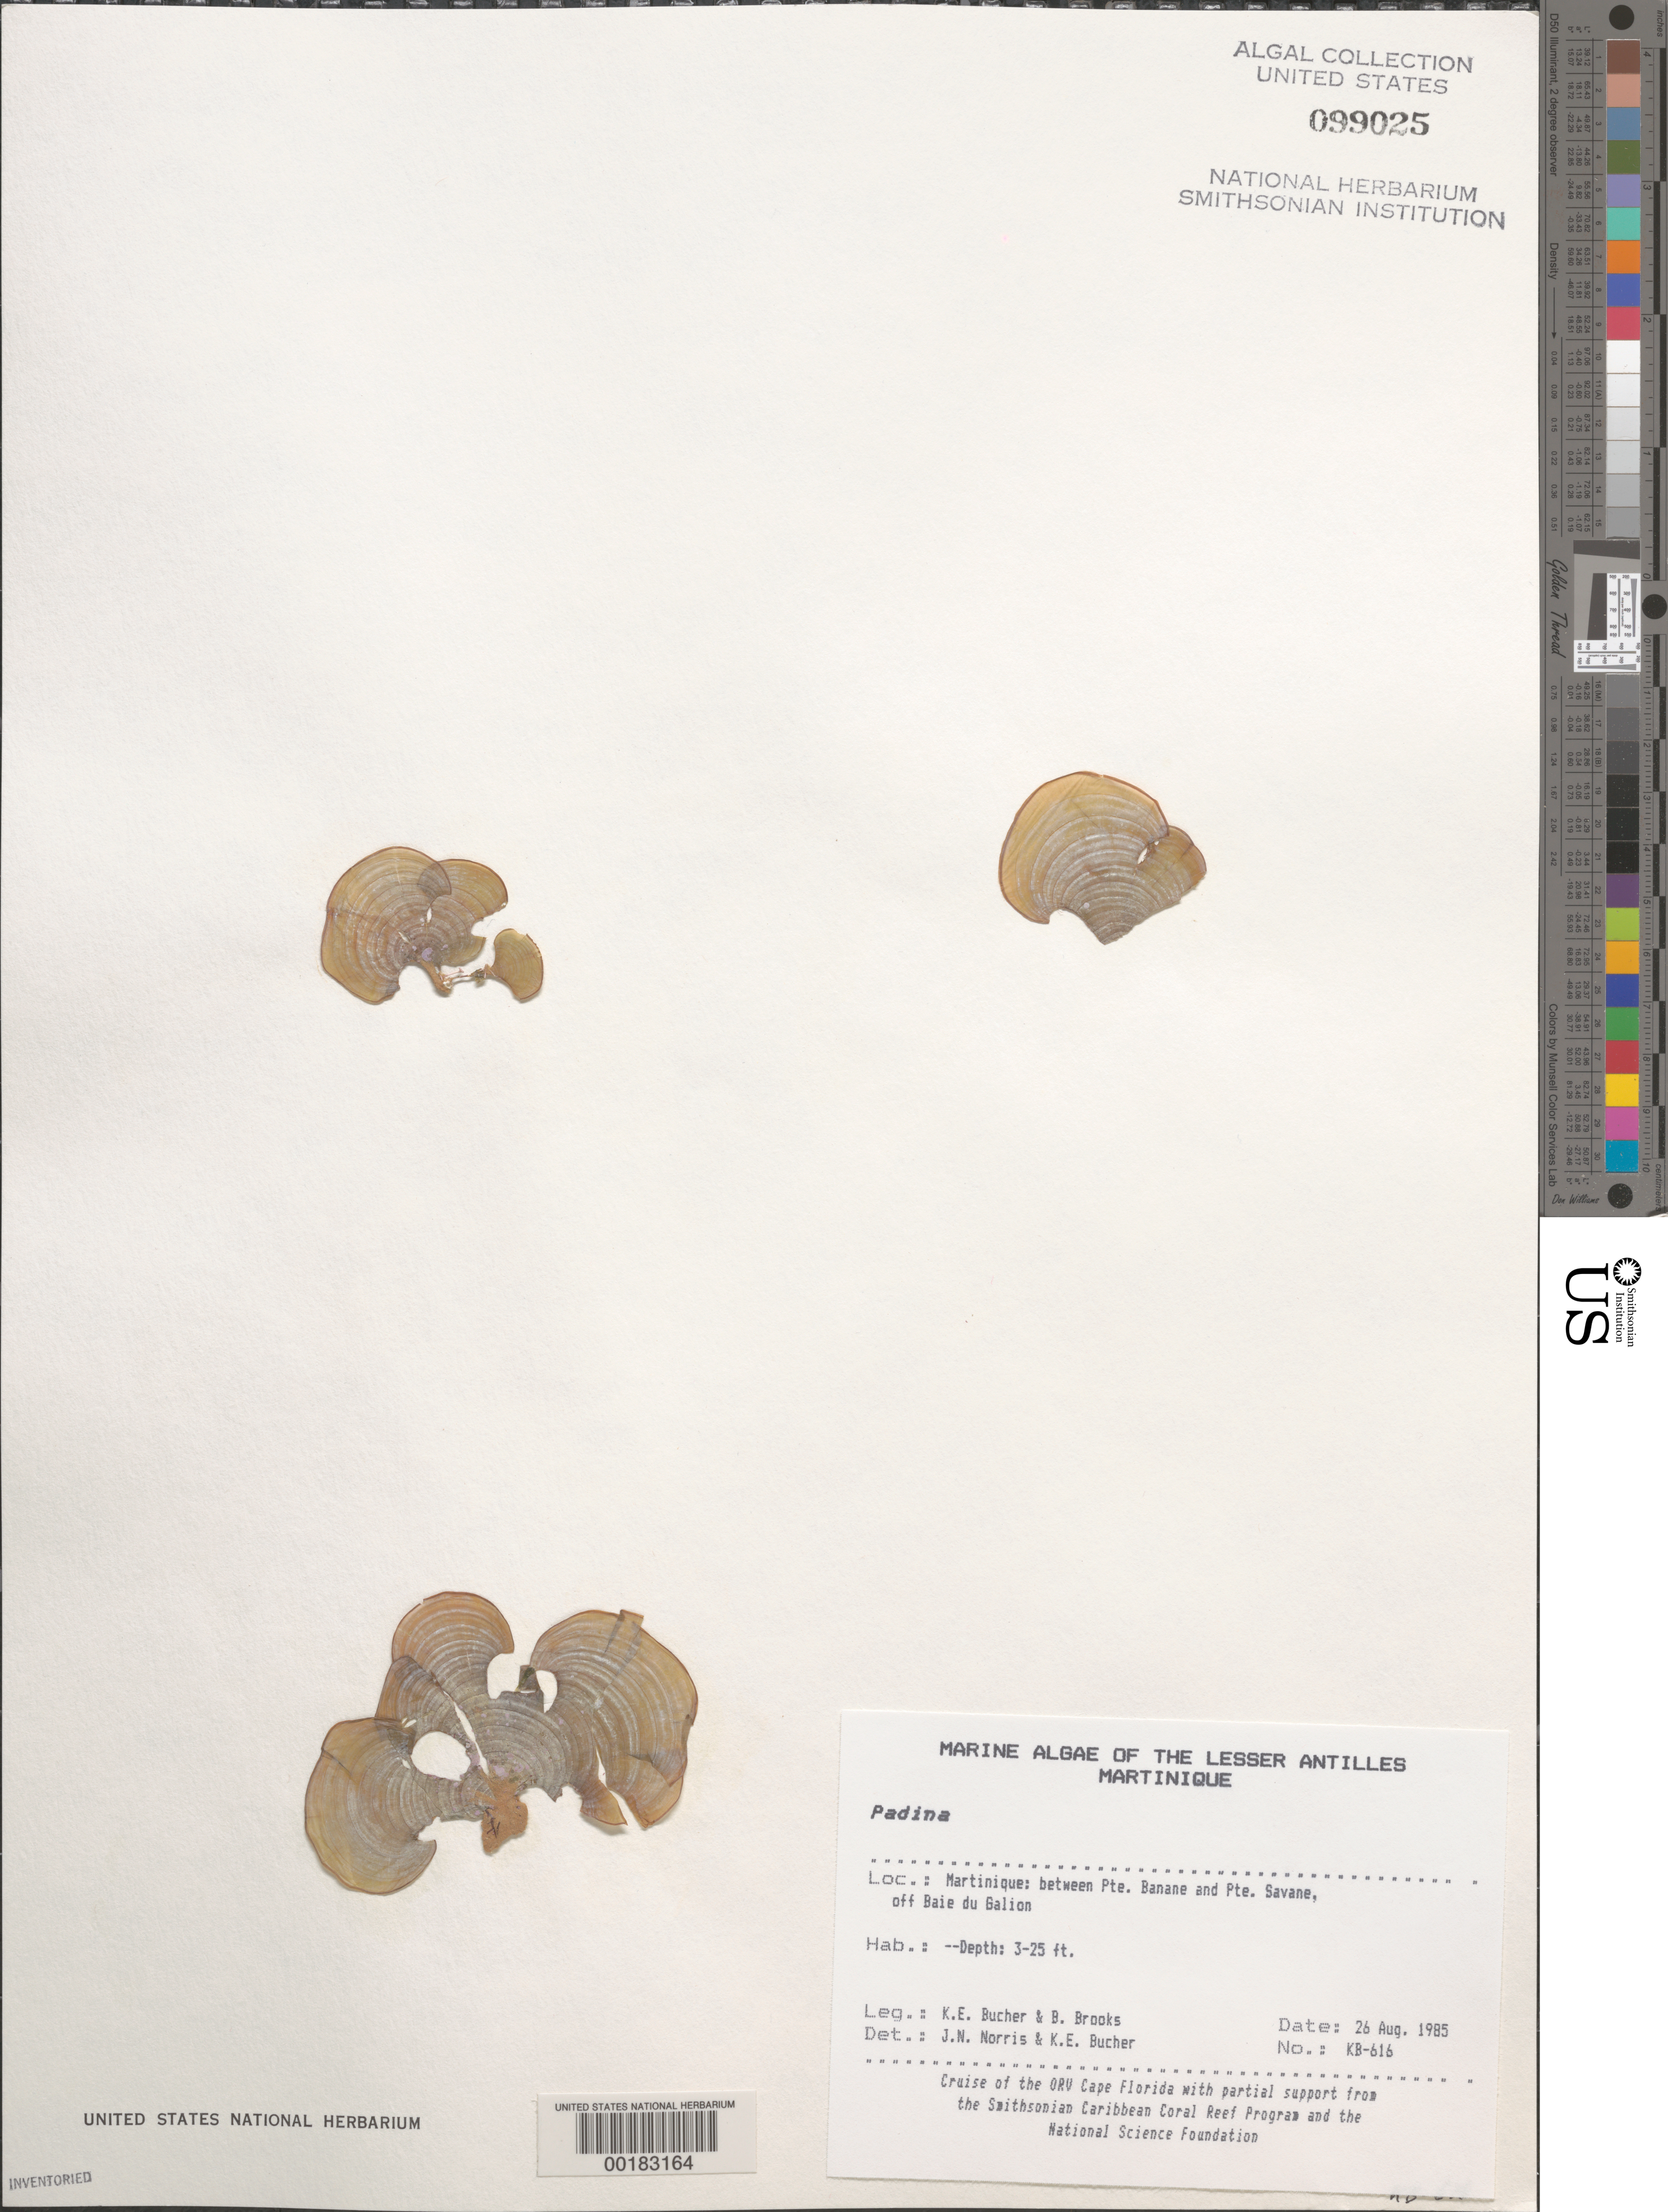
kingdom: Chromista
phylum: Ochrophyta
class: Phaeophyceae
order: Dictyotales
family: Dictyotaceae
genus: Padina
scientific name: Padina sp.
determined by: Norris, J. N.; Bucher, K. E.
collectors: K. E. Bucher & B. Brooks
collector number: Kb-616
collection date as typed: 26 Aug 1985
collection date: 1985-08-26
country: Martinique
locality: Between Pointe Banane and Pointe Savane, off Baie du Galion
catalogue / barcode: US 99025